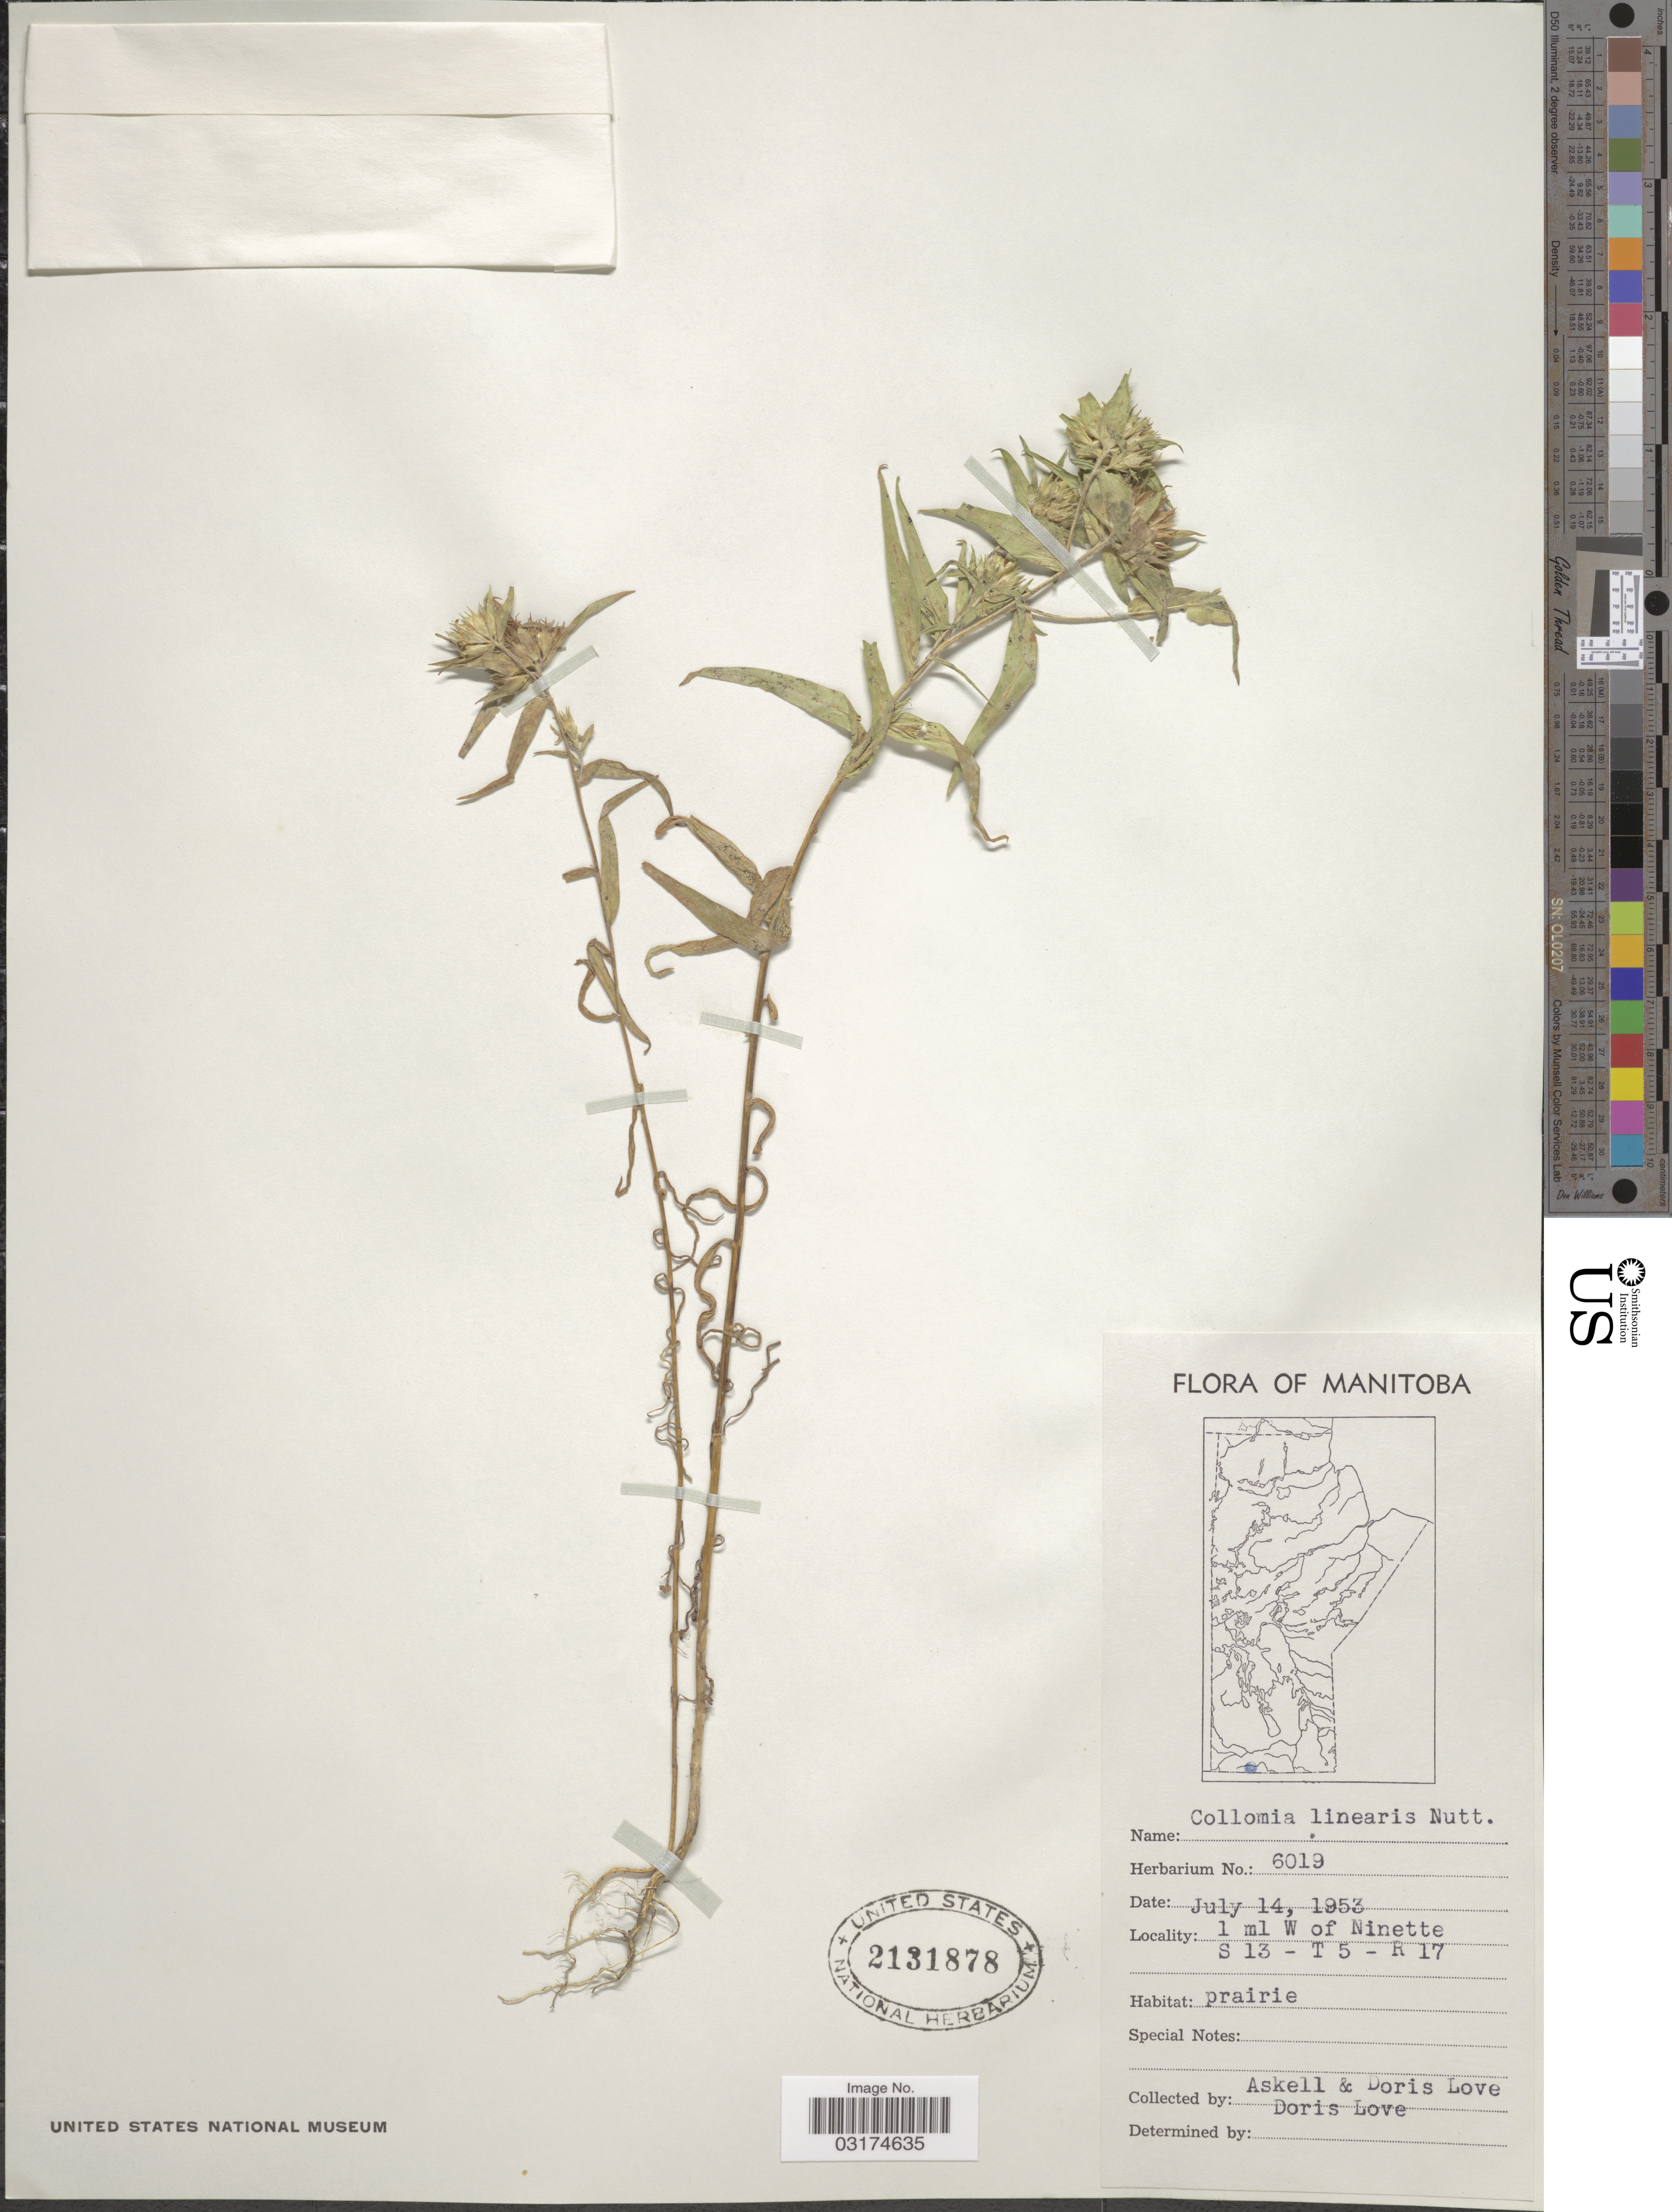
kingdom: Plantae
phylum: Tracheophyta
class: Magnoliopsida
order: Ericales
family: Polemoniaceae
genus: Collomia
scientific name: Collomia linearis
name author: Nutt.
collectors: Á. Löve & D. Löve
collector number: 6019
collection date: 1953-07-14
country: Canada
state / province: Manitoba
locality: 1 mi. W of Ninette. S 13- T 5- R 17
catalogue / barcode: US 2131878